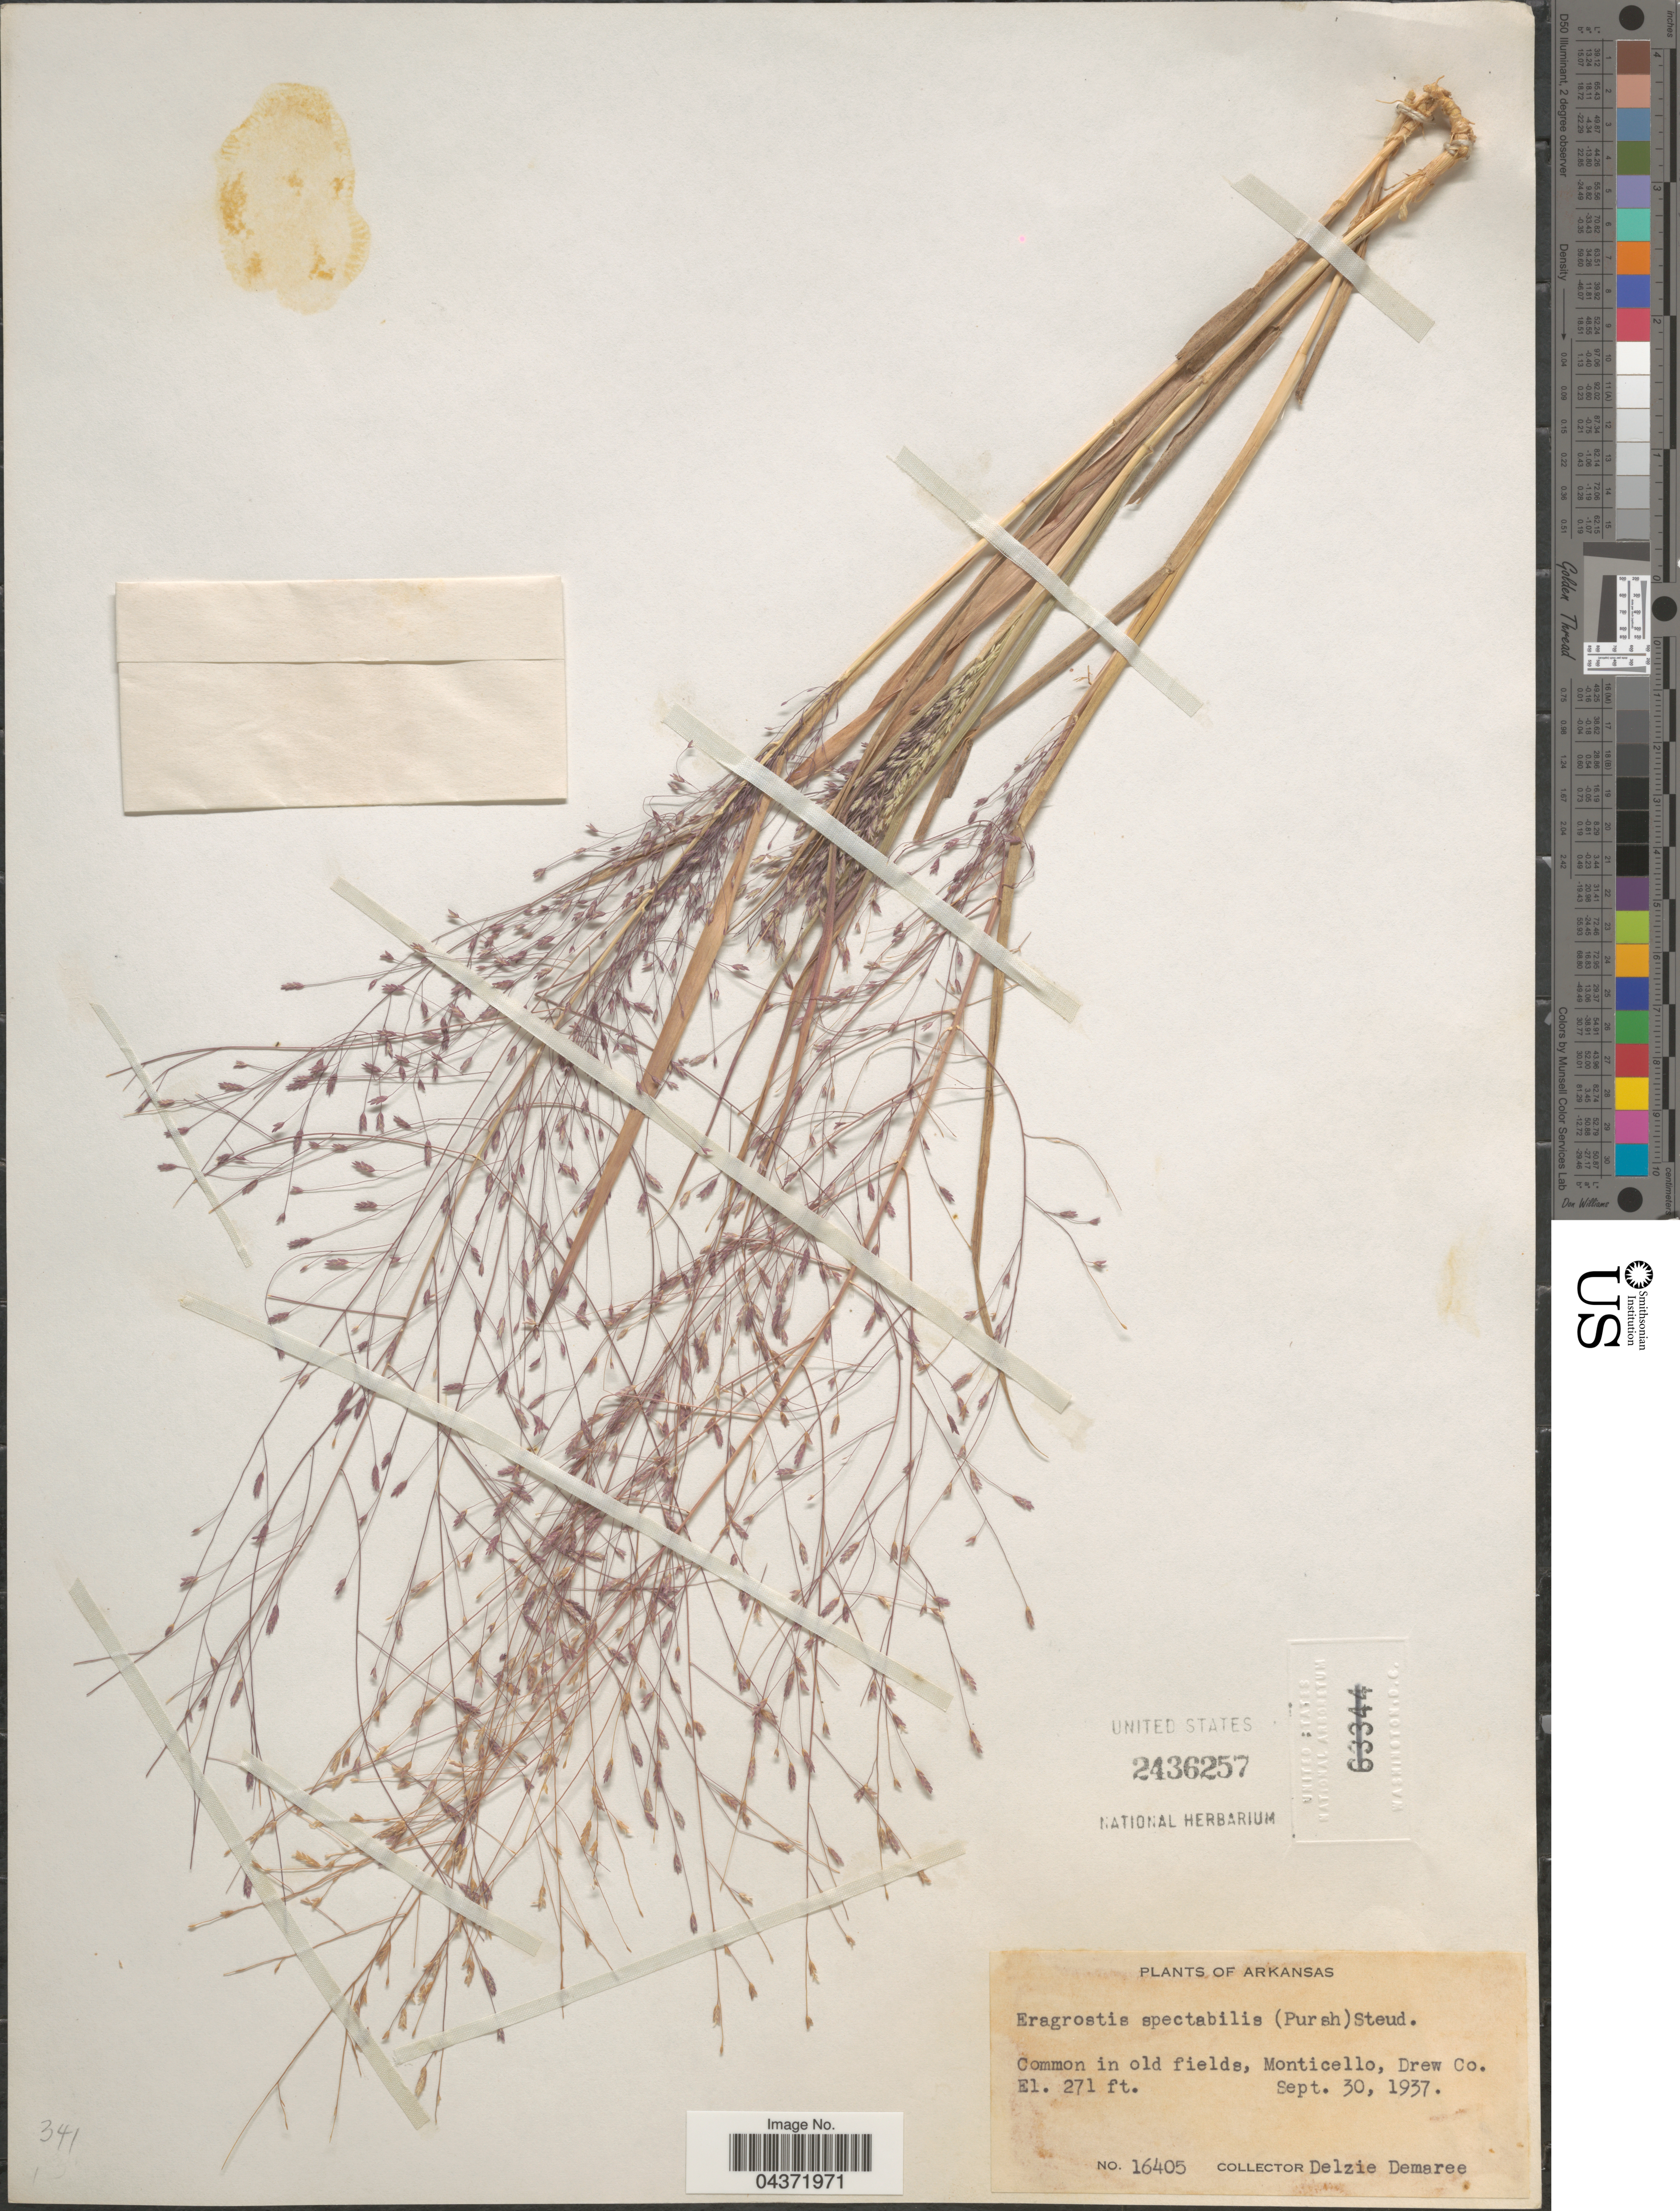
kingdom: Plantae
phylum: Tracheophyta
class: Liliopsida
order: Poales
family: Poaceae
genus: Eragrostis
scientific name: Eragrostis spectabilis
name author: (Pursh) Steud.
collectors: D. Demaree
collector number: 16405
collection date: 1937-09-30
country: United States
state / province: Arkansas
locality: In old fields, Monticello, Drew Co.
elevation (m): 83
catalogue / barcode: US 2436257